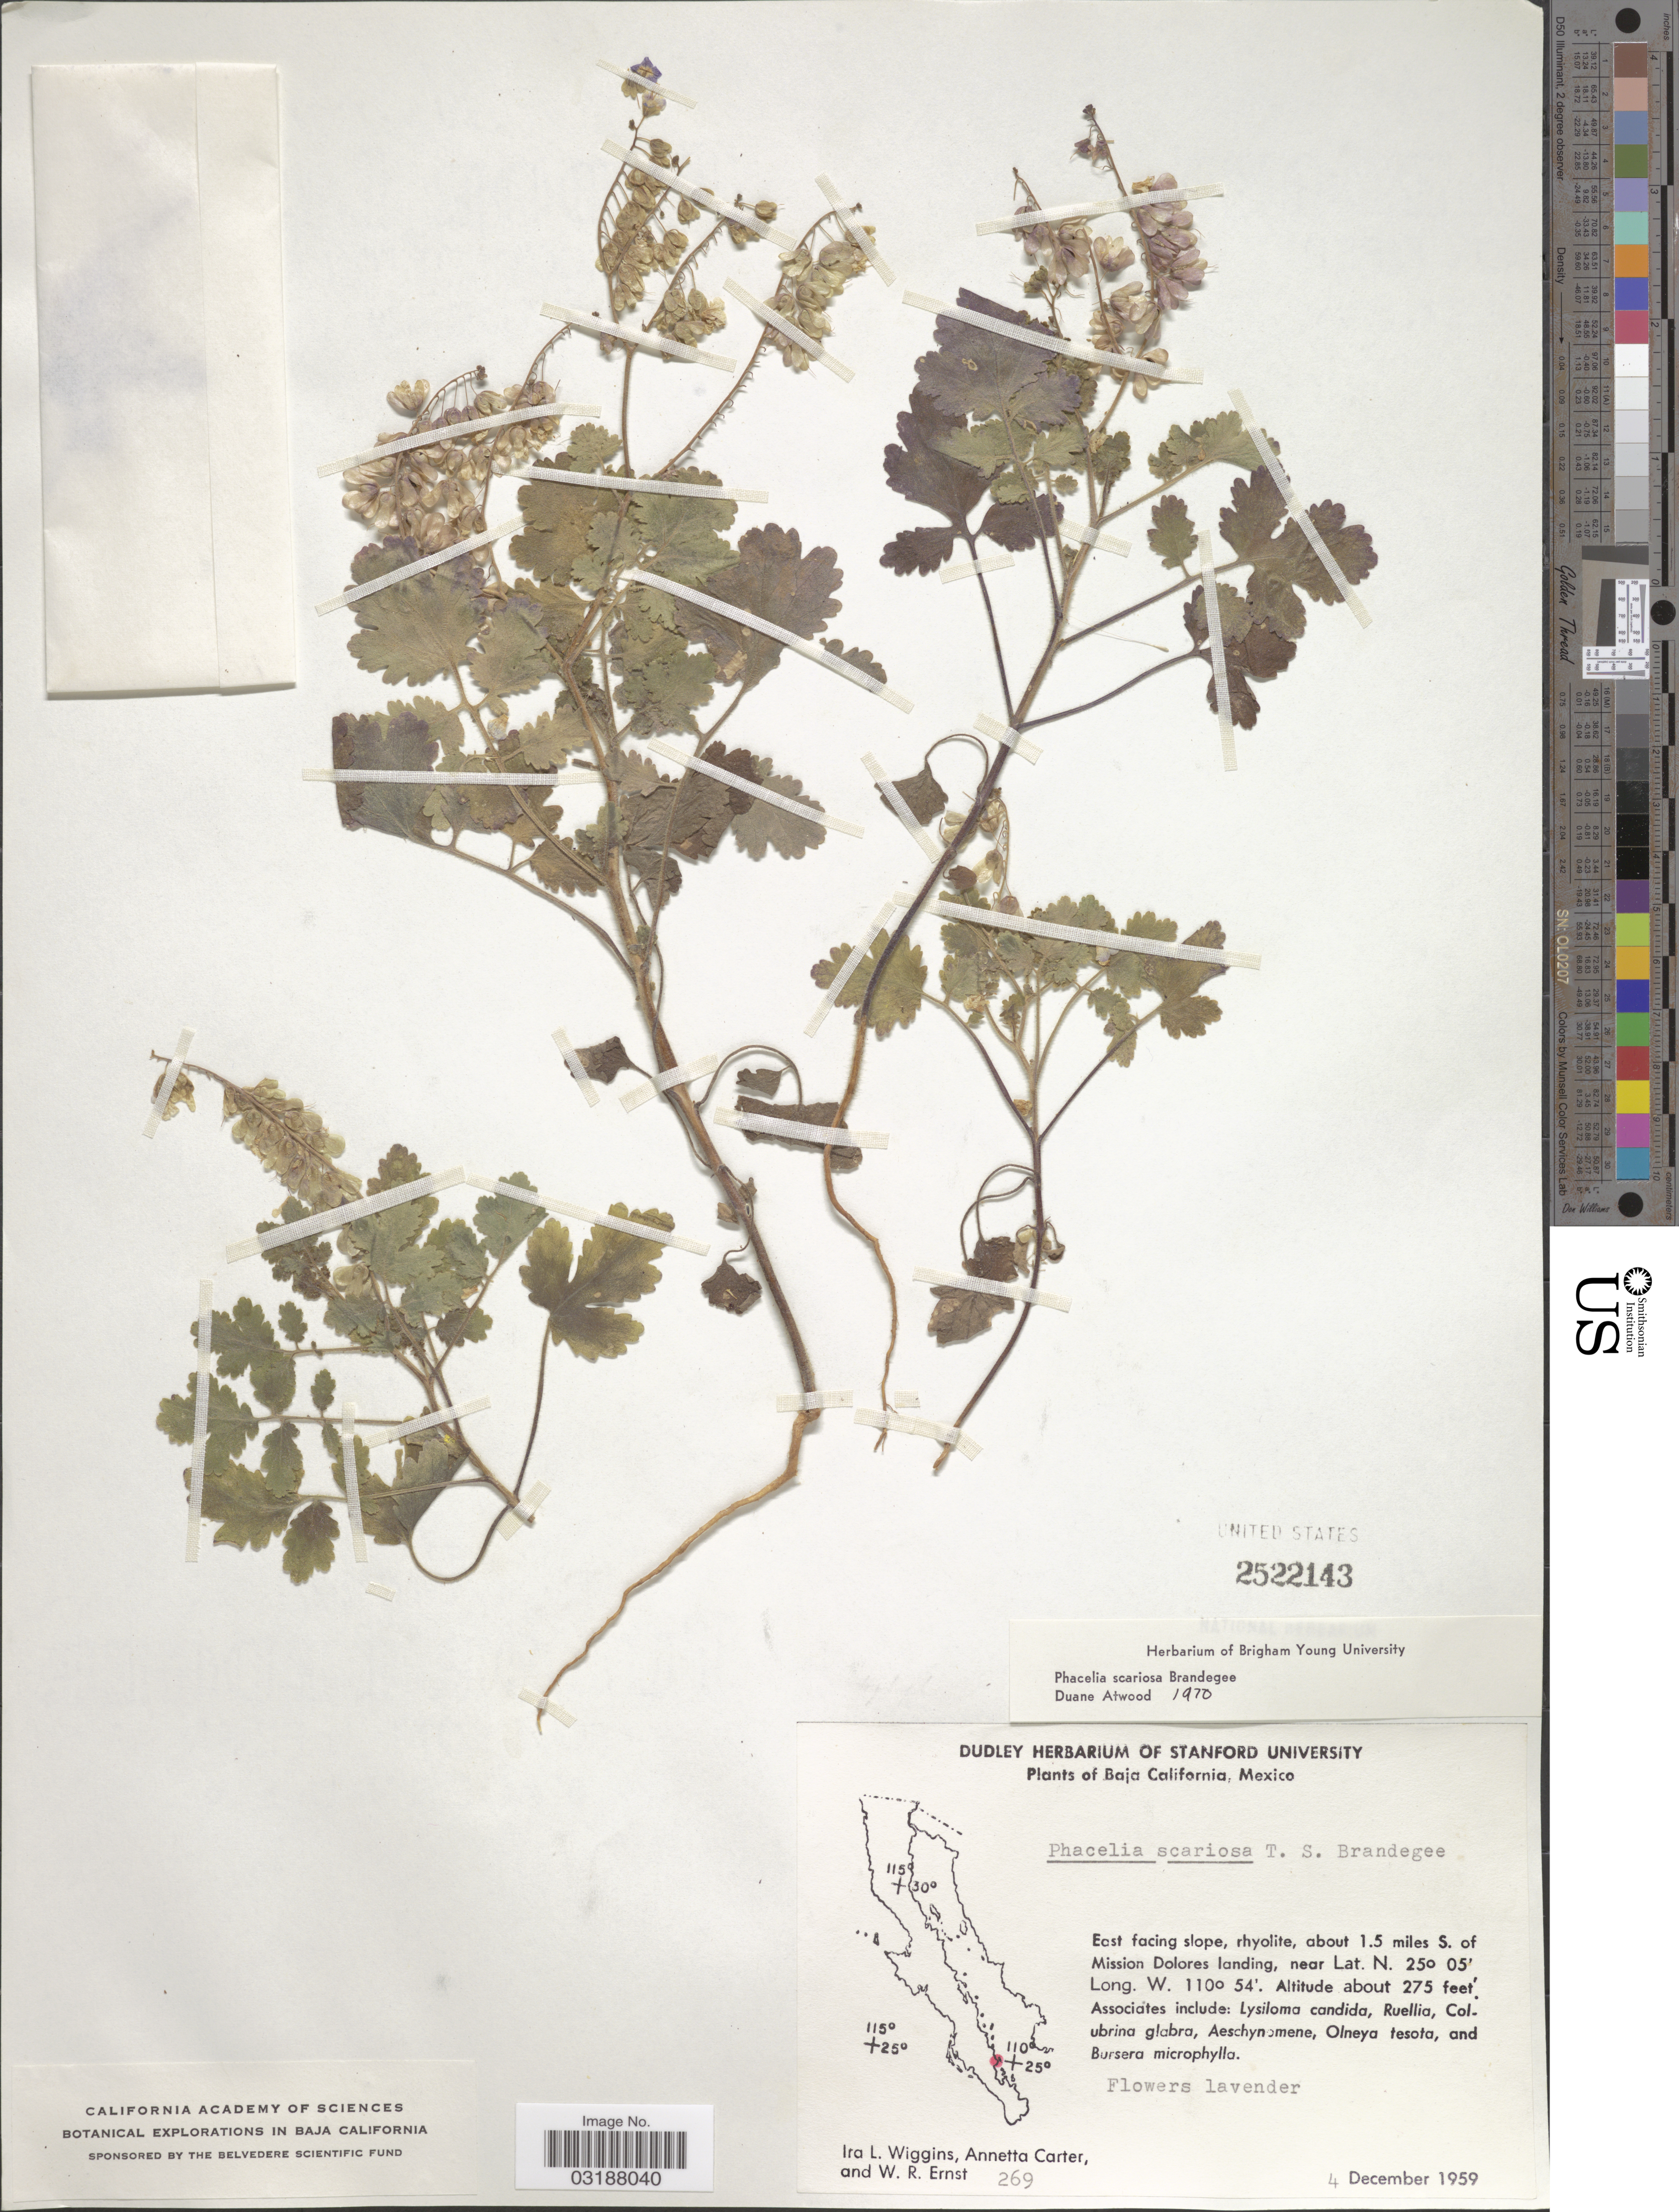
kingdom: Plantae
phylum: Tracheophyta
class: Magnoliopsida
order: Boraginales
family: Hydrophyllaceae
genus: Phacelia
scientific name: Phacelia scariosa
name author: Brandegee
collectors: I. L. Wiggins, A. Carter & W. R. Ernst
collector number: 269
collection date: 1959-12-04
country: Mexico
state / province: Baja California Sur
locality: East facing slope, rhyolite, about 1.5 miles S. of Mission Dolores landing.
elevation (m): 84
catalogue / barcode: US 2522143